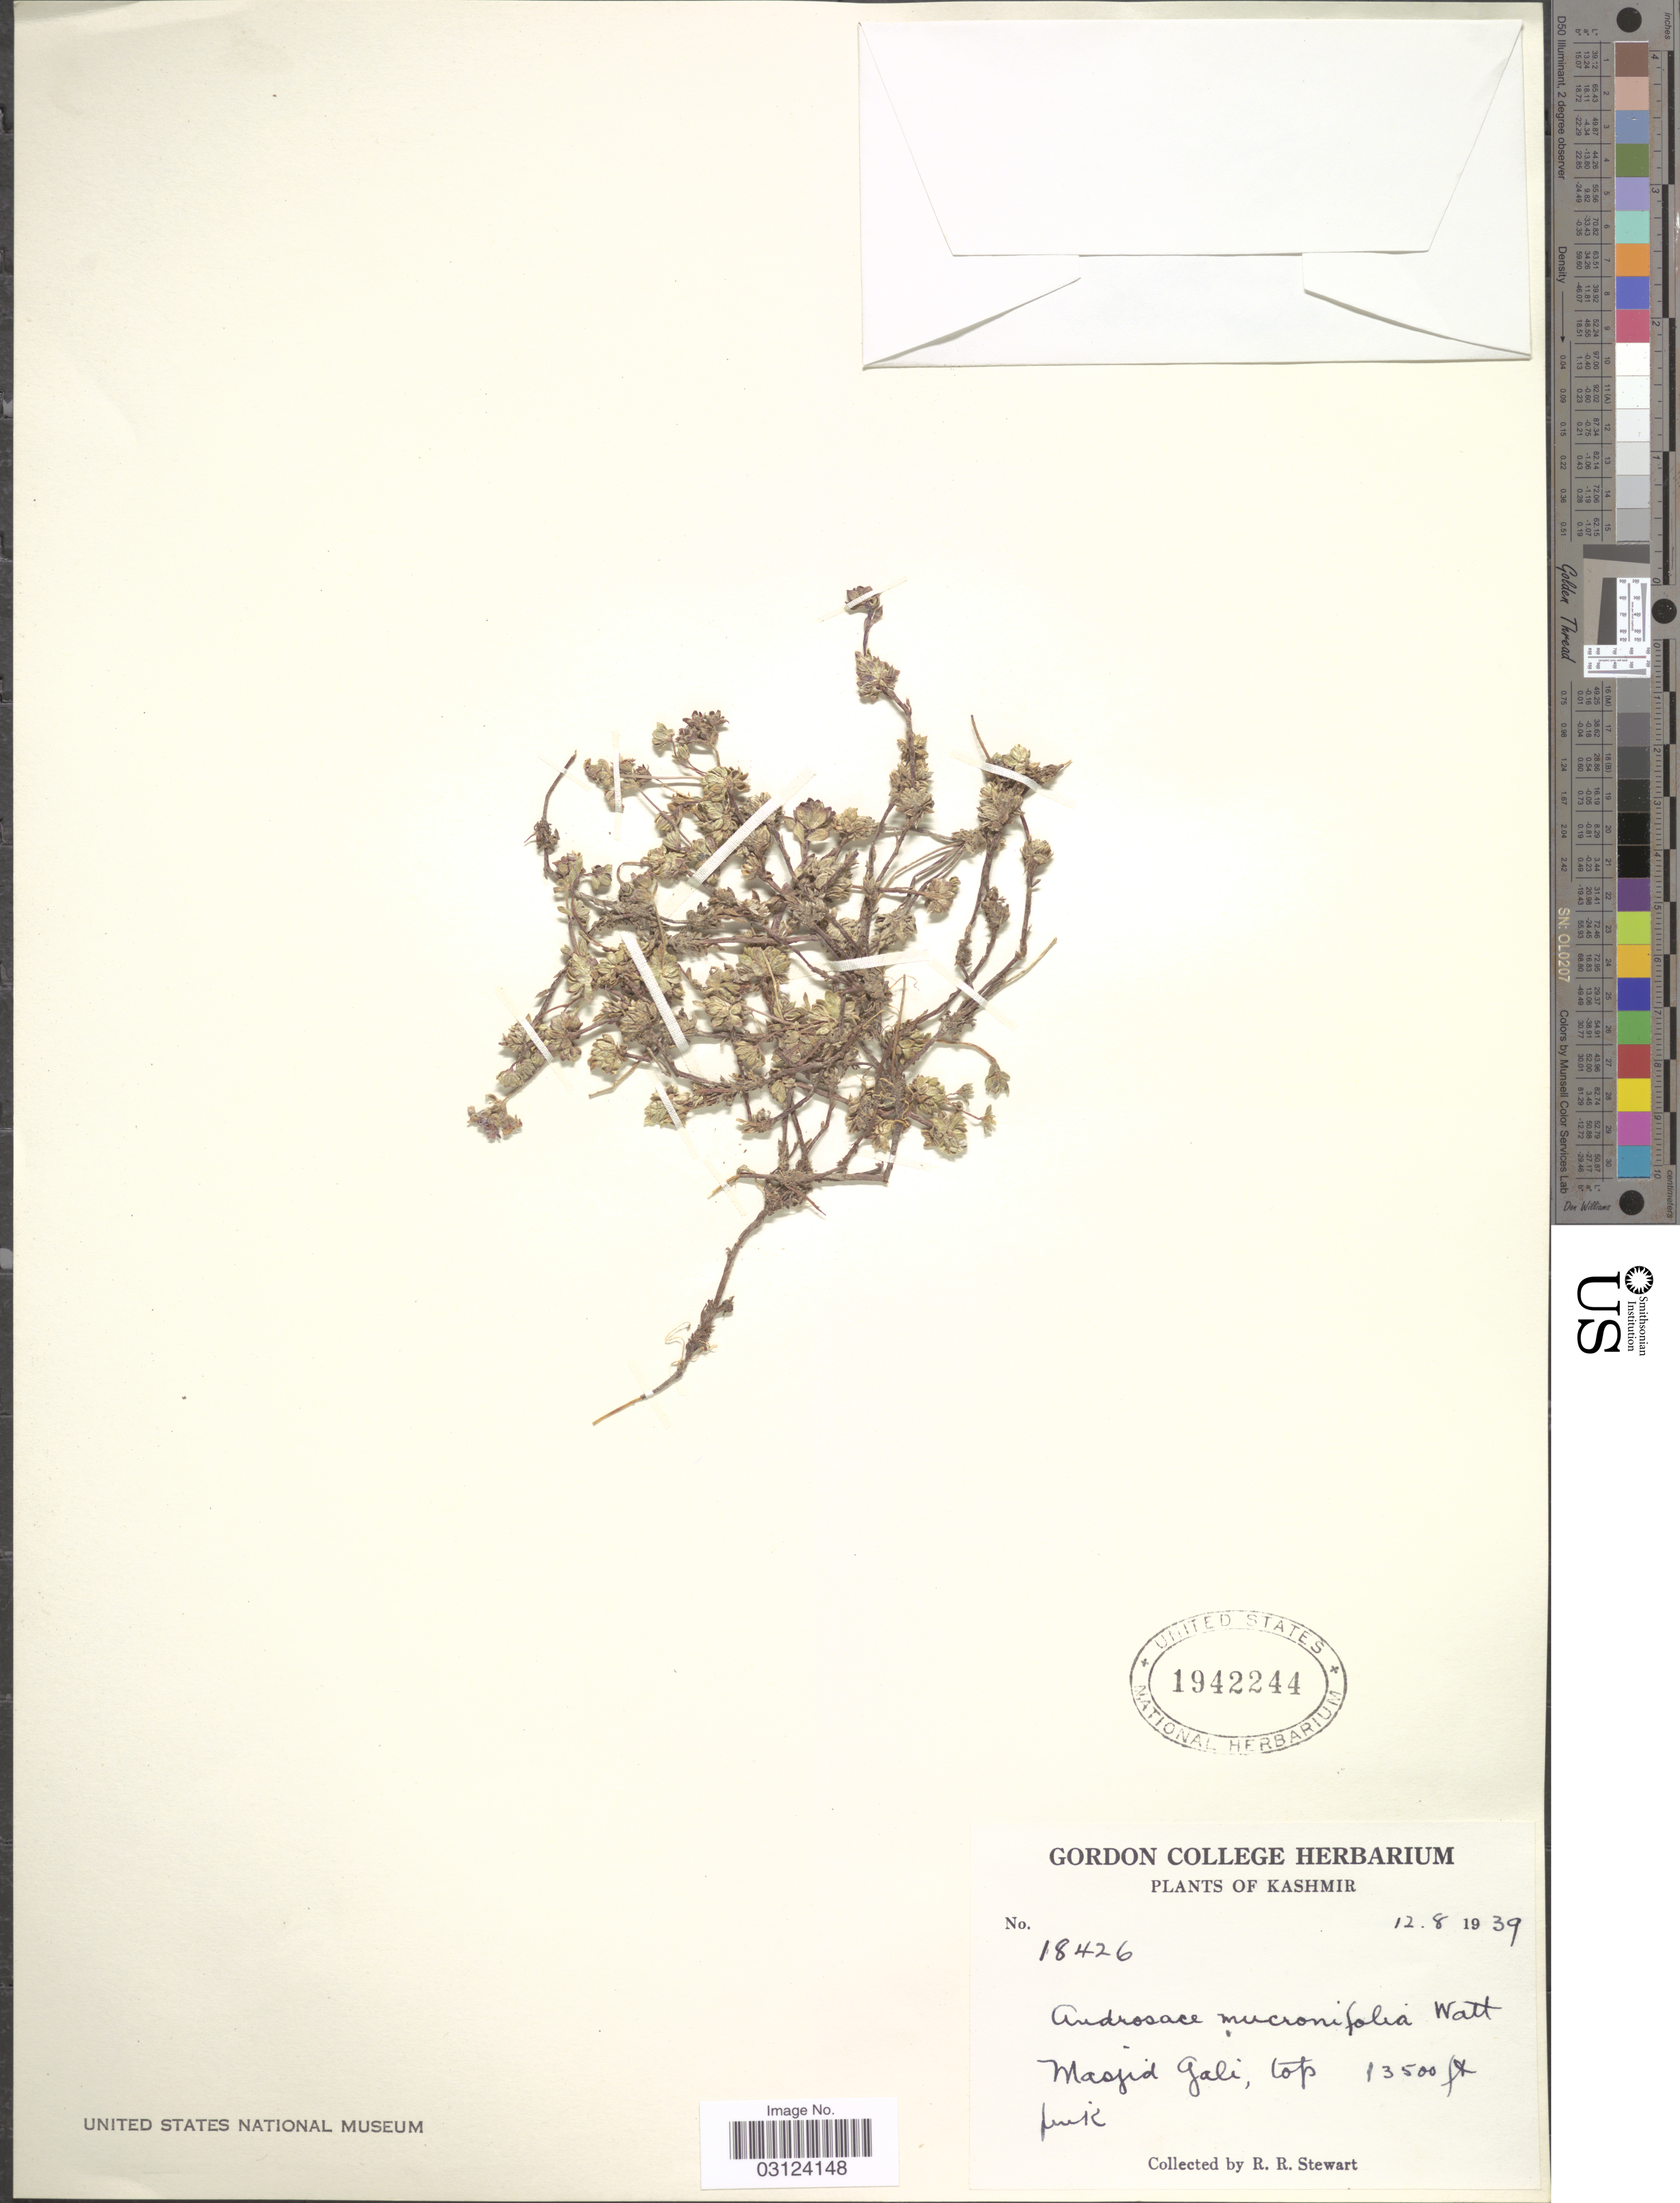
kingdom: Plantae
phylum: Tracheophyta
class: Magnoliopsida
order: Ericales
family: Primulaceae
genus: Androsace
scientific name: Androsace mucronifolia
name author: Watt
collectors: R. Stewart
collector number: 18426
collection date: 1939-08-12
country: India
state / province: Jammu and Kashmir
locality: Kashmir, Masjid Gai, top.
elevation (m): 4115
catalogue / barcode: US 1942244